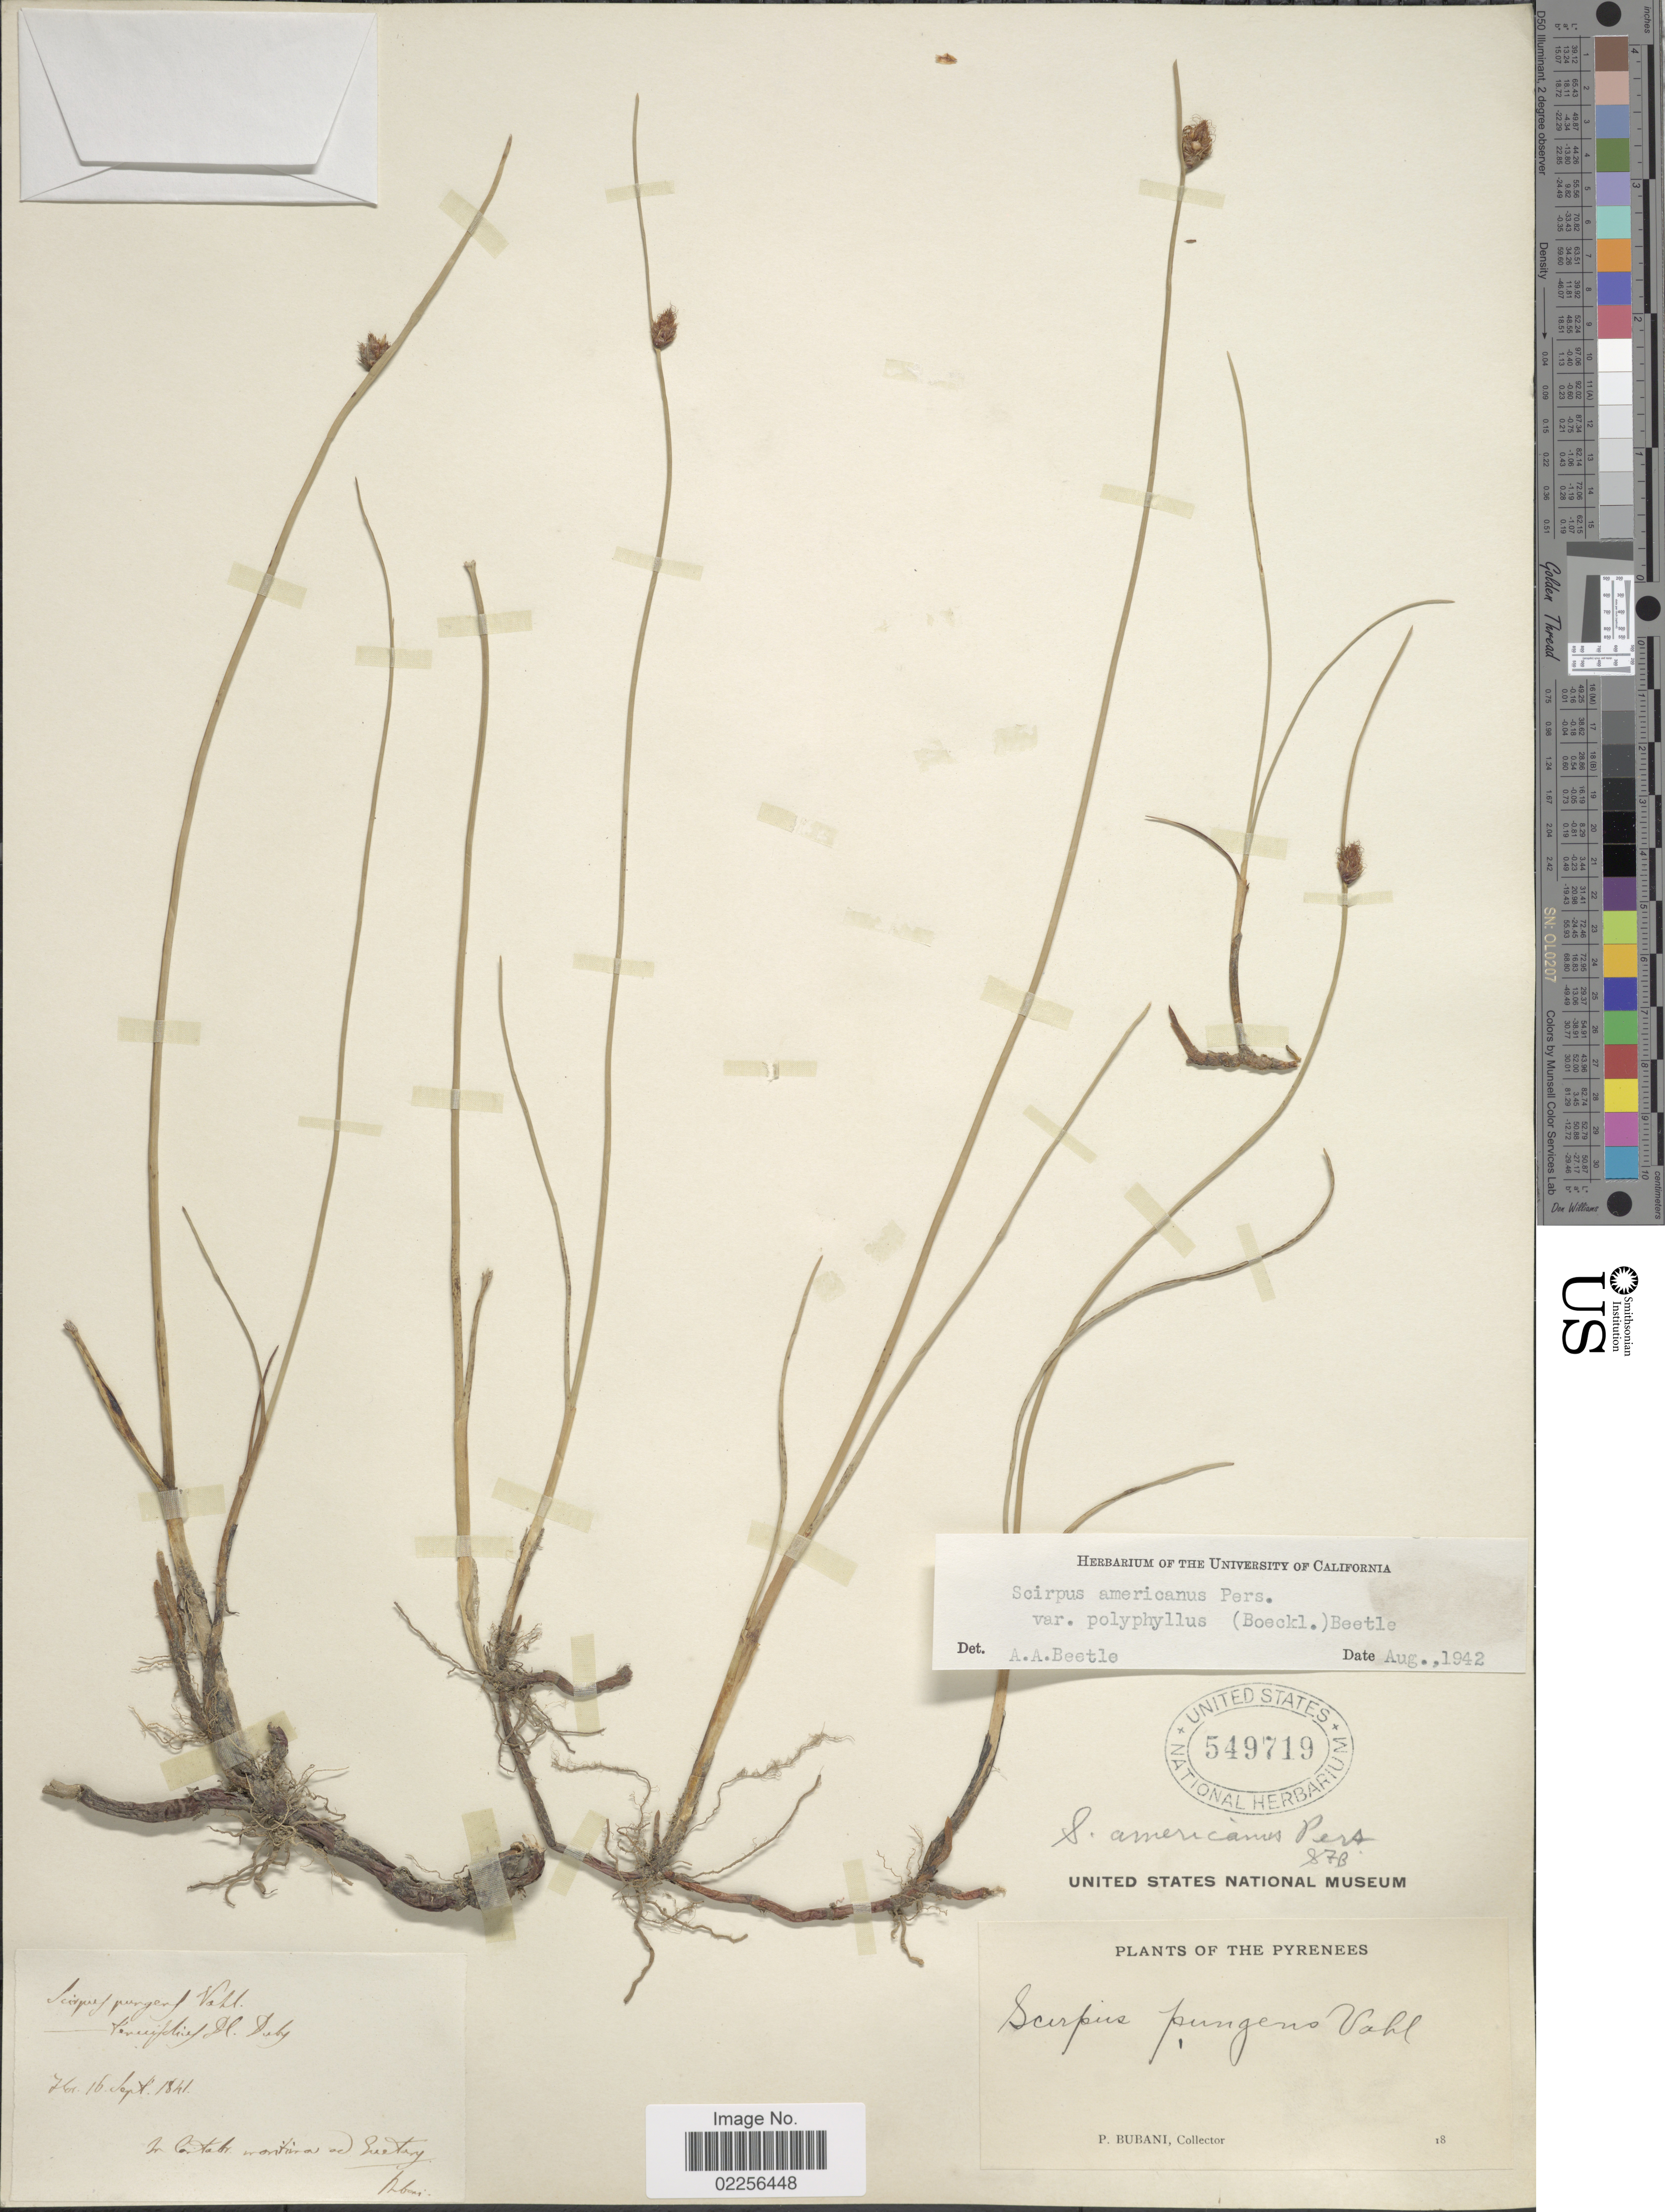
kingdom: Plantae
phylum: Tracheophyta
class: Liliopsida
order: Poales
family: Cyperaceae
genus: Schoenoplectus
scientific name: Schoenoplectus pungens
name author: (Vahl) Palla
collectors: P. Bubani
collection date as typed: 18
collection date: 1841-09-16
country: France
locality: The Pyrenees. Cantabr. maritima ad Guetary [Guéthary].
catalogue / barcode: US 549719